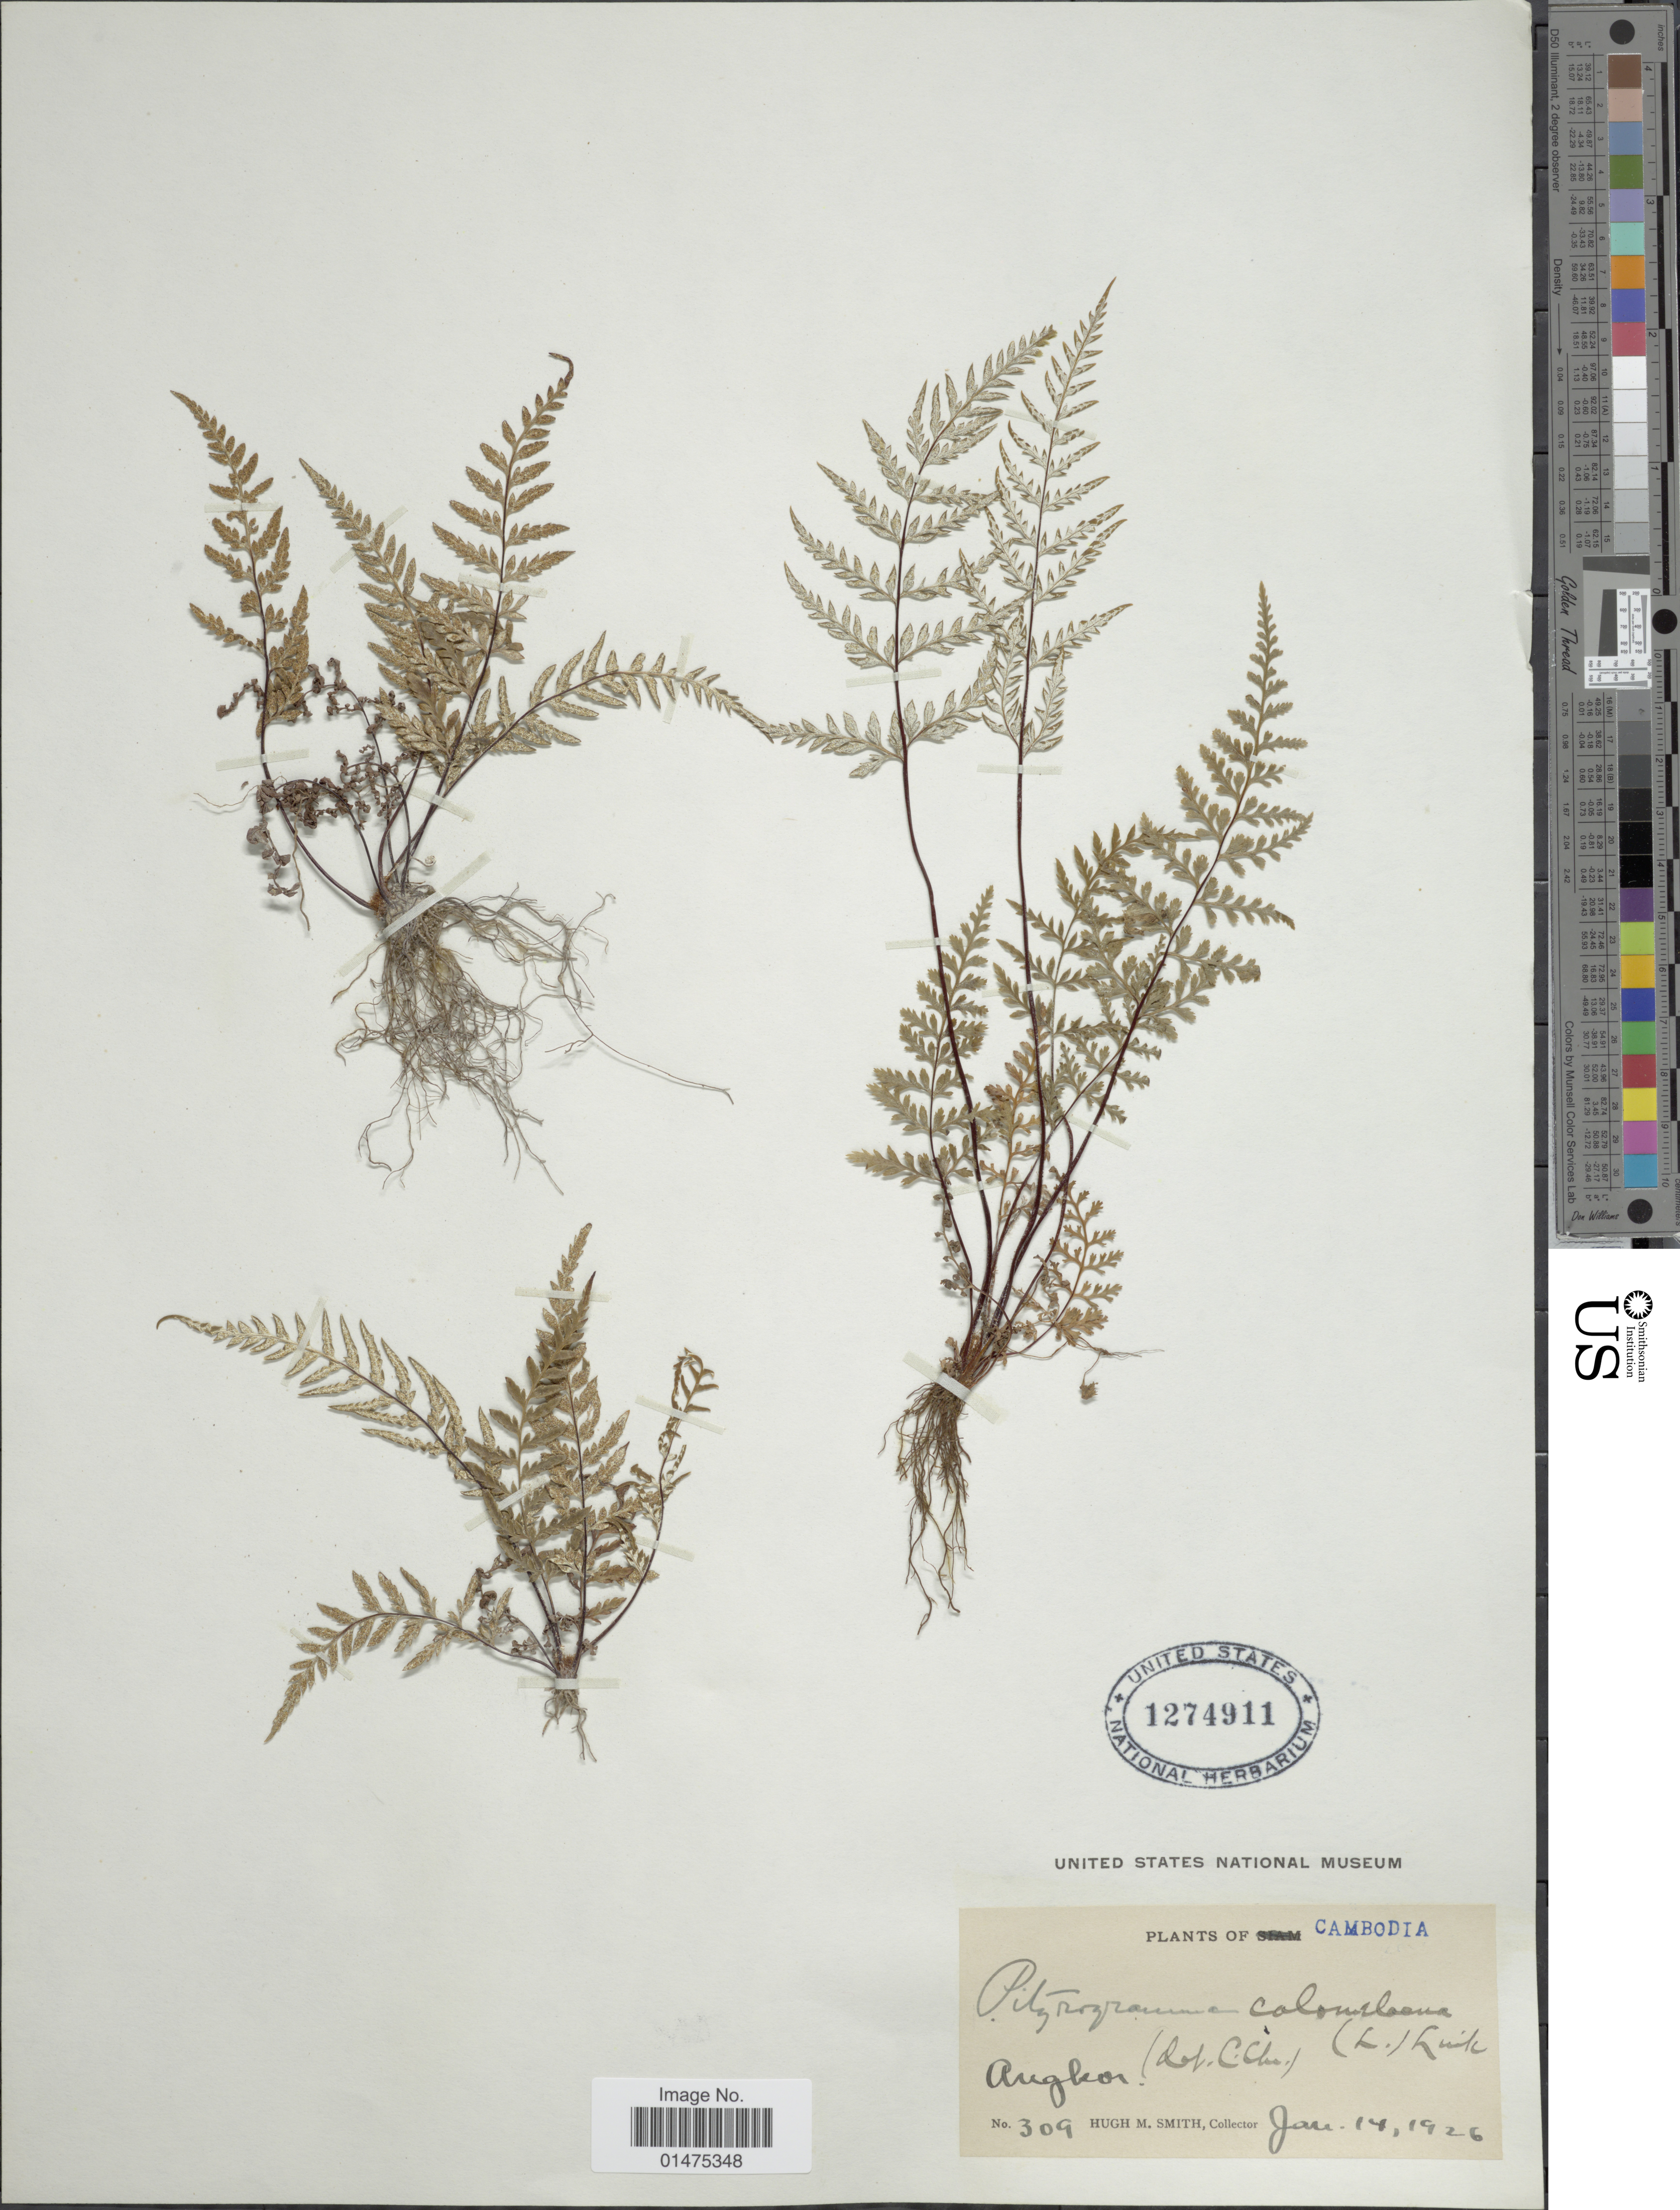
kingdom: Plantae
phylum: Tracheophyta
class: Polypodiopsida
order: Polypodiales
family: Pteridaceae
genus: Pityrogramma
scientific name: Pityrogramma calomelanos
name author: (L.) Link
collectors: H. M. Smith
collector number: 309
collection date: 1926-01-14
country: Cambodia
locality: Cambodia, Angkon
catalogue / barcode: US 1274911